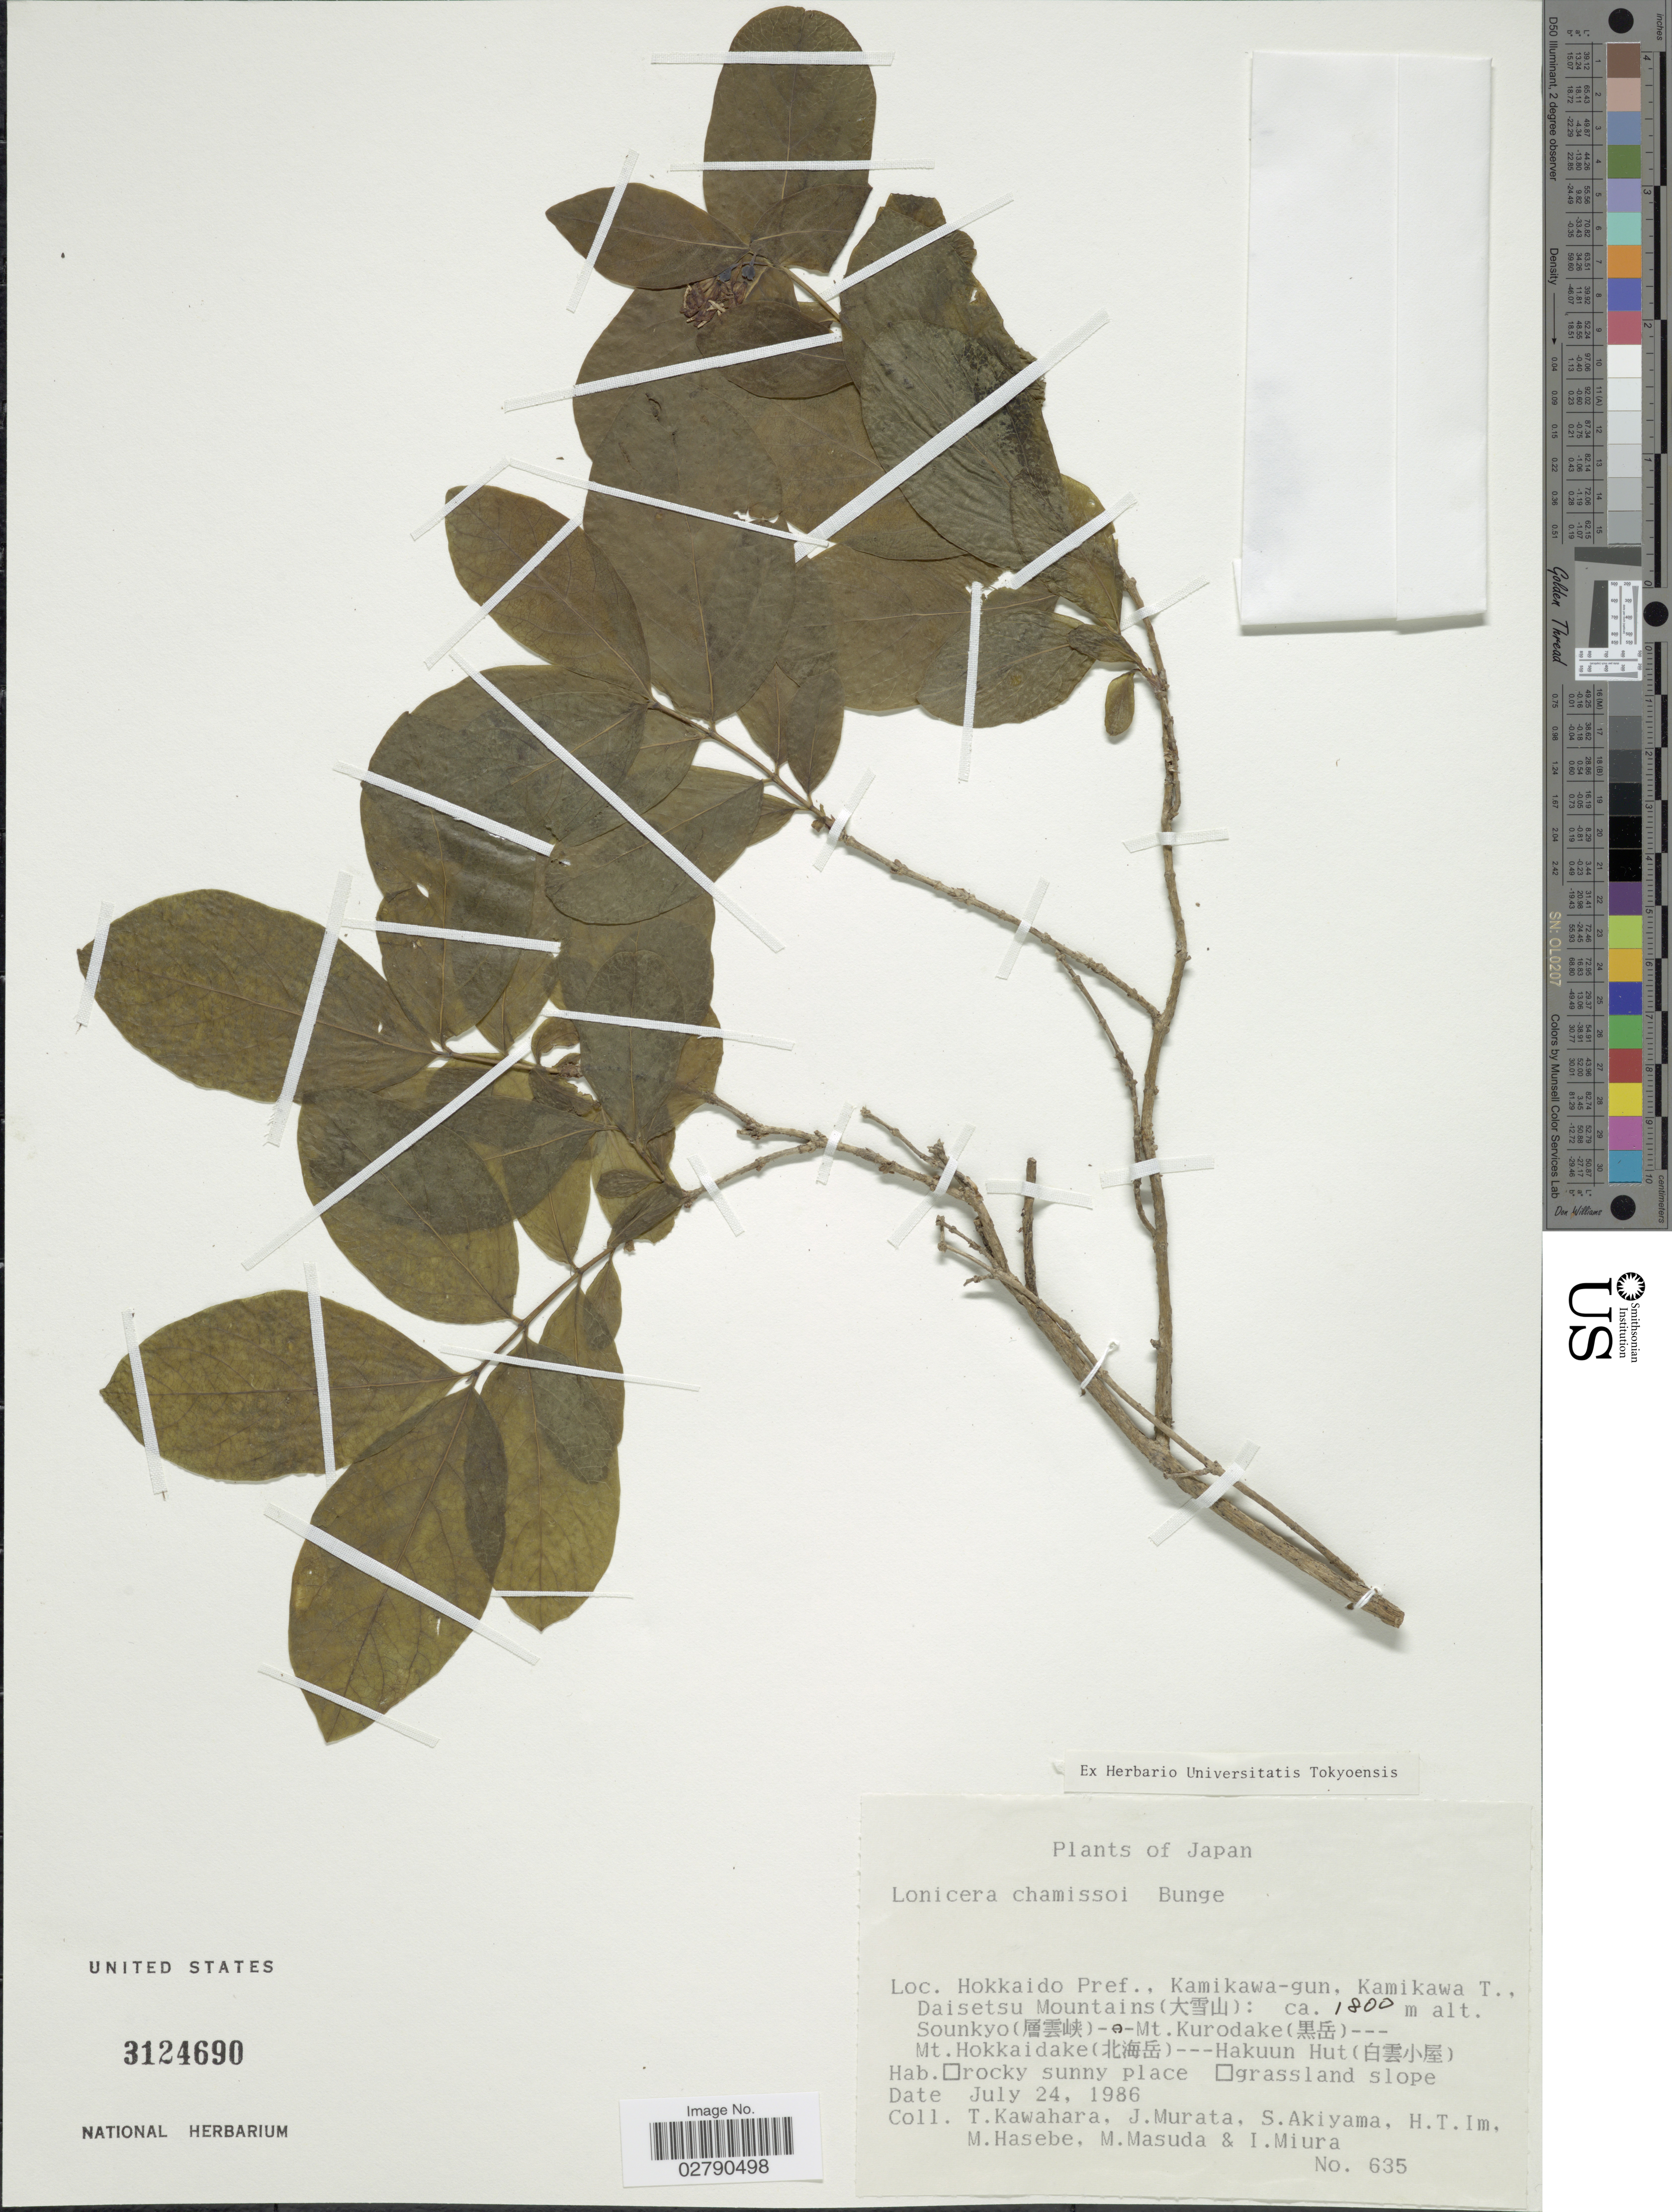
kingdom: Plantae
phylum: Tracheophyta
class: Magnoliopsida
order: Dipsacales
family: Caprifoliaceae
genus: Lonicera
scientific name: Lonicera chamissoi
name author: Bunge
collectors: T. Kawahara, J. Murata, Shinobu Akiyama, H. Im & et al.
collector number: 635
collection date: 1986-07-24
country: Japan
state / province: Hokkaidō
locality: Kamikawa-gun, Kamikawa T., Daisetsu Mountains. Sounkyo - Mt. Kurodake - Mt. Hokkaidake - Hakuun Hut.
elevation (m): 1800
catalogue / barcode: US 3124690